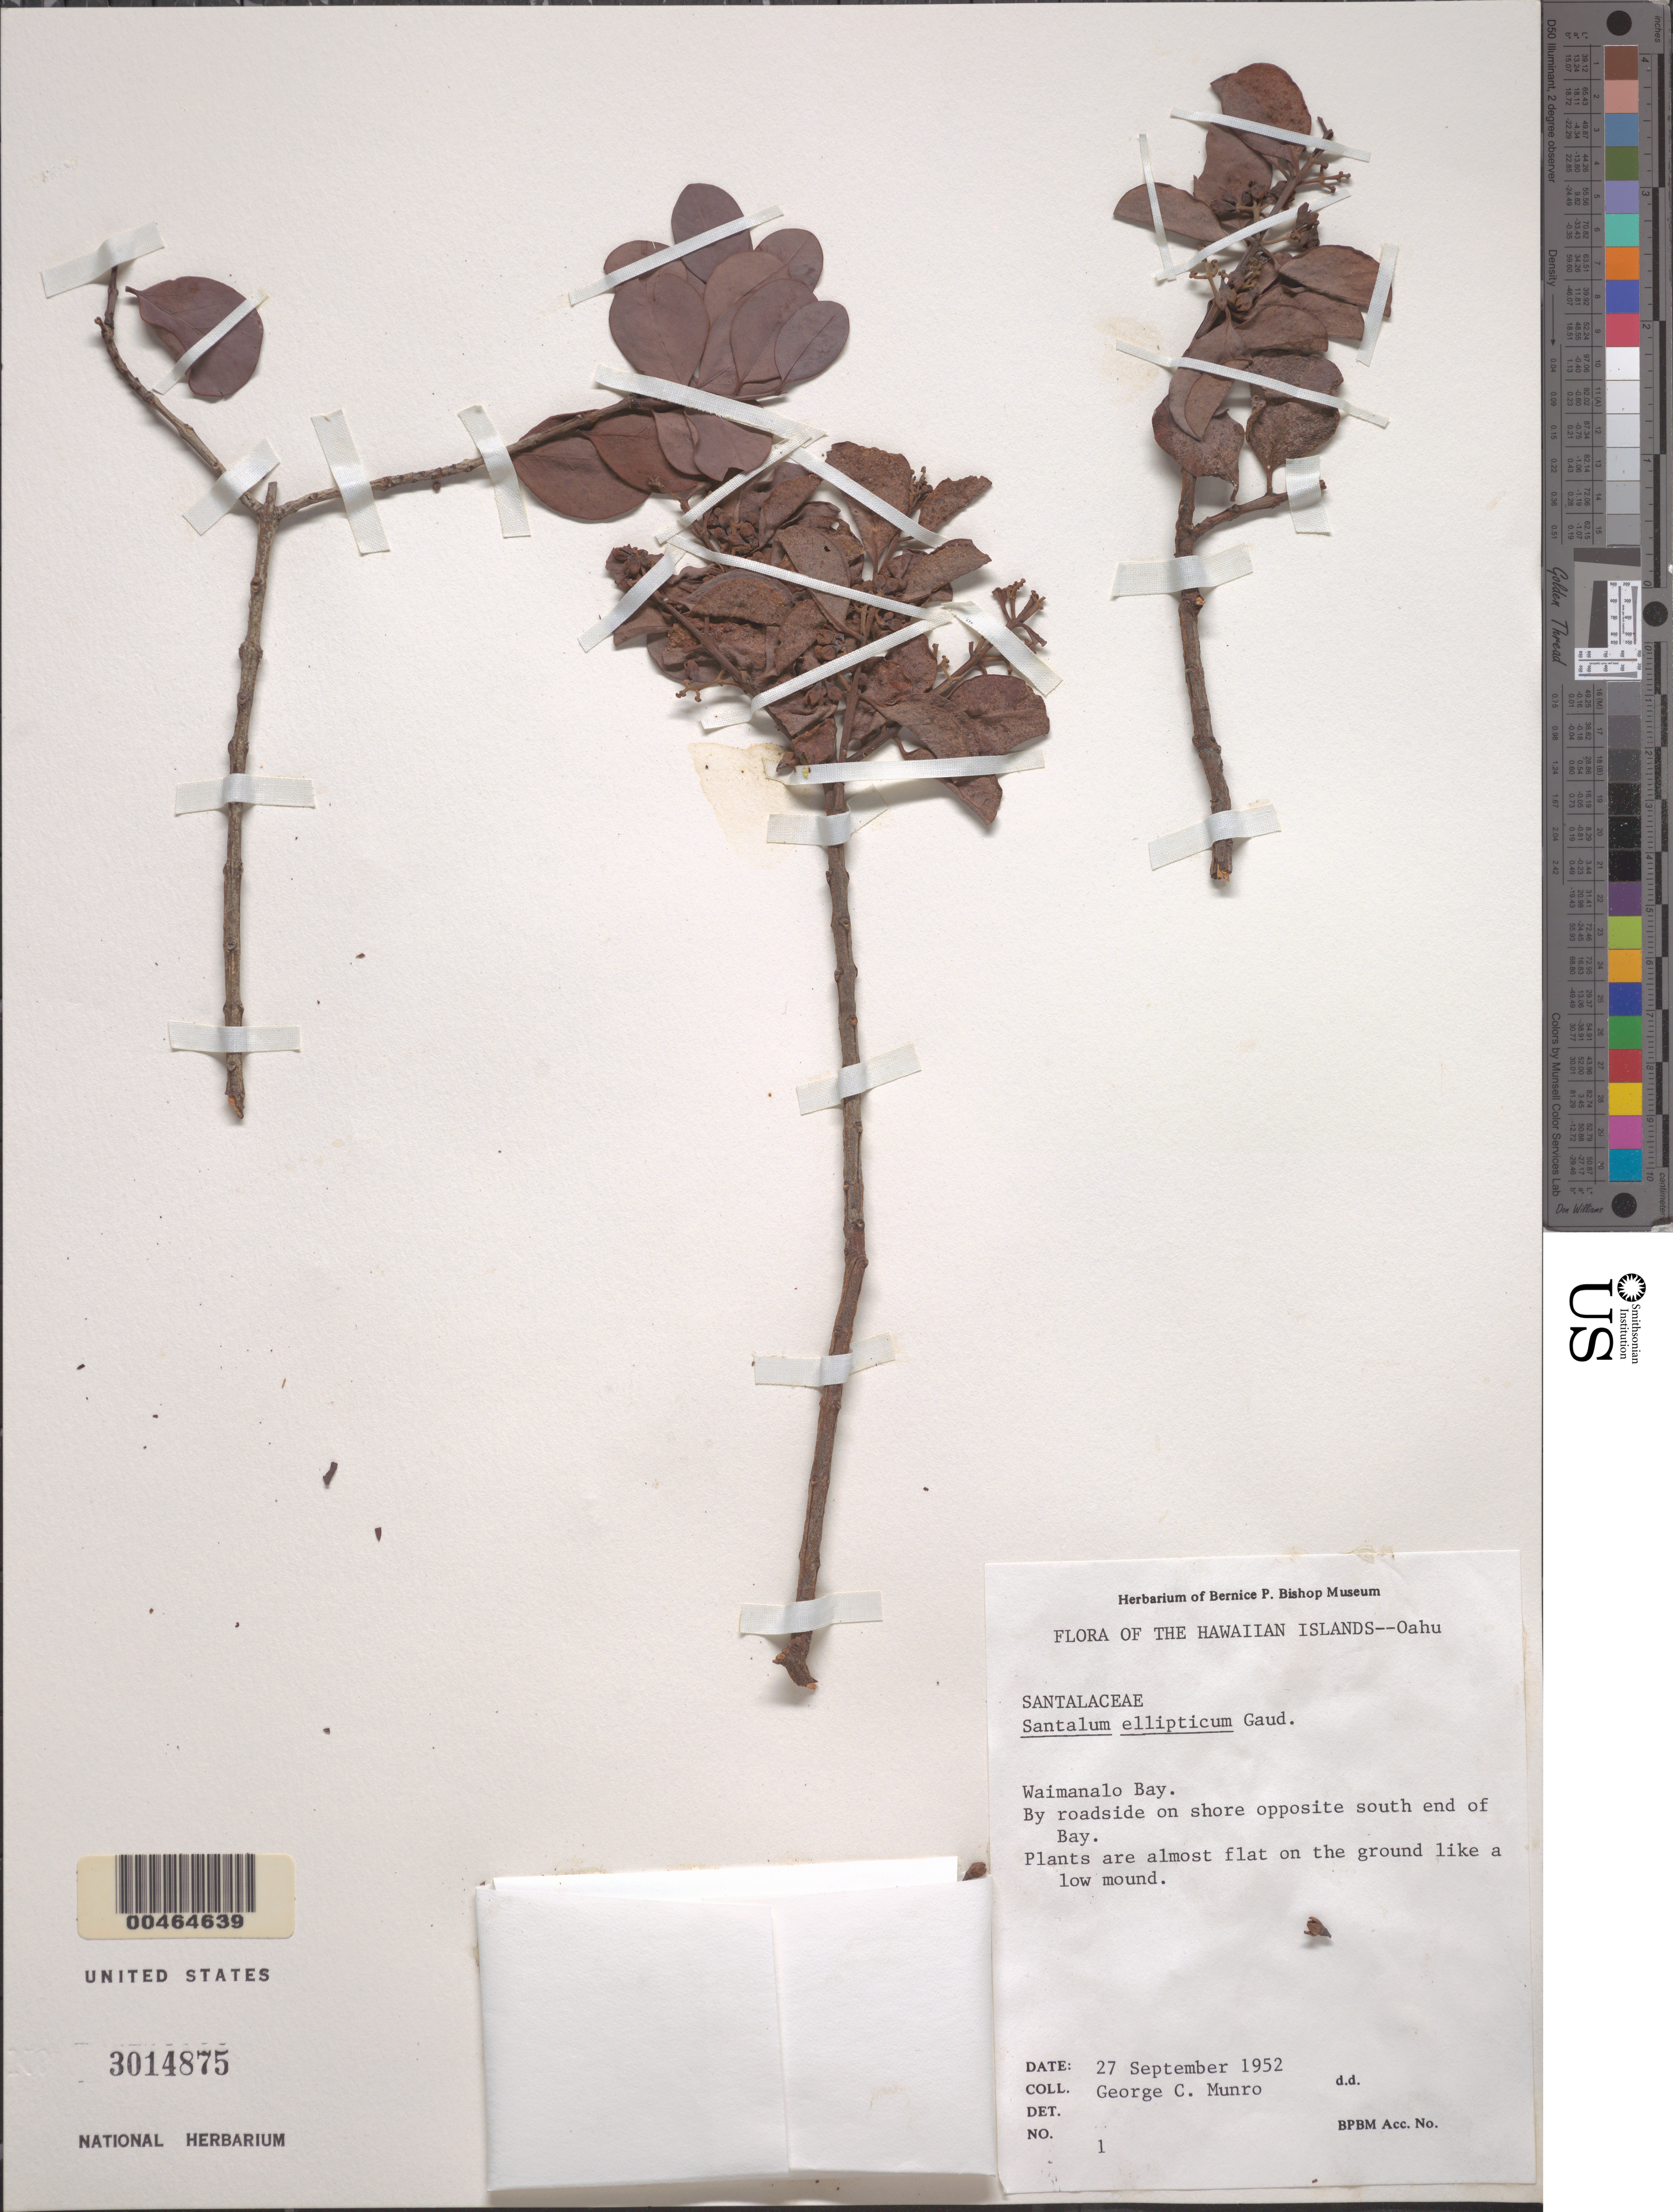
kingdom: Plantae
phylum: Tracheophyta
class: Magnoliopsida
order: Santalales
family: Santalaceae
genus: Santalum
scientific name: Santalum ellipticum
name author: Gaudich.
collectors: G. C. Munro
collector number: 1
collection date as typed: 27 Sep 1952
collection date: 1952-09-27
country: United States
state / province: Hawaii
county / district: Honolulu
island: Oahu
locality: Waimanalo Bay, by roadside on shore opposite S end of Bay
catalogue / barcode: US 3014875